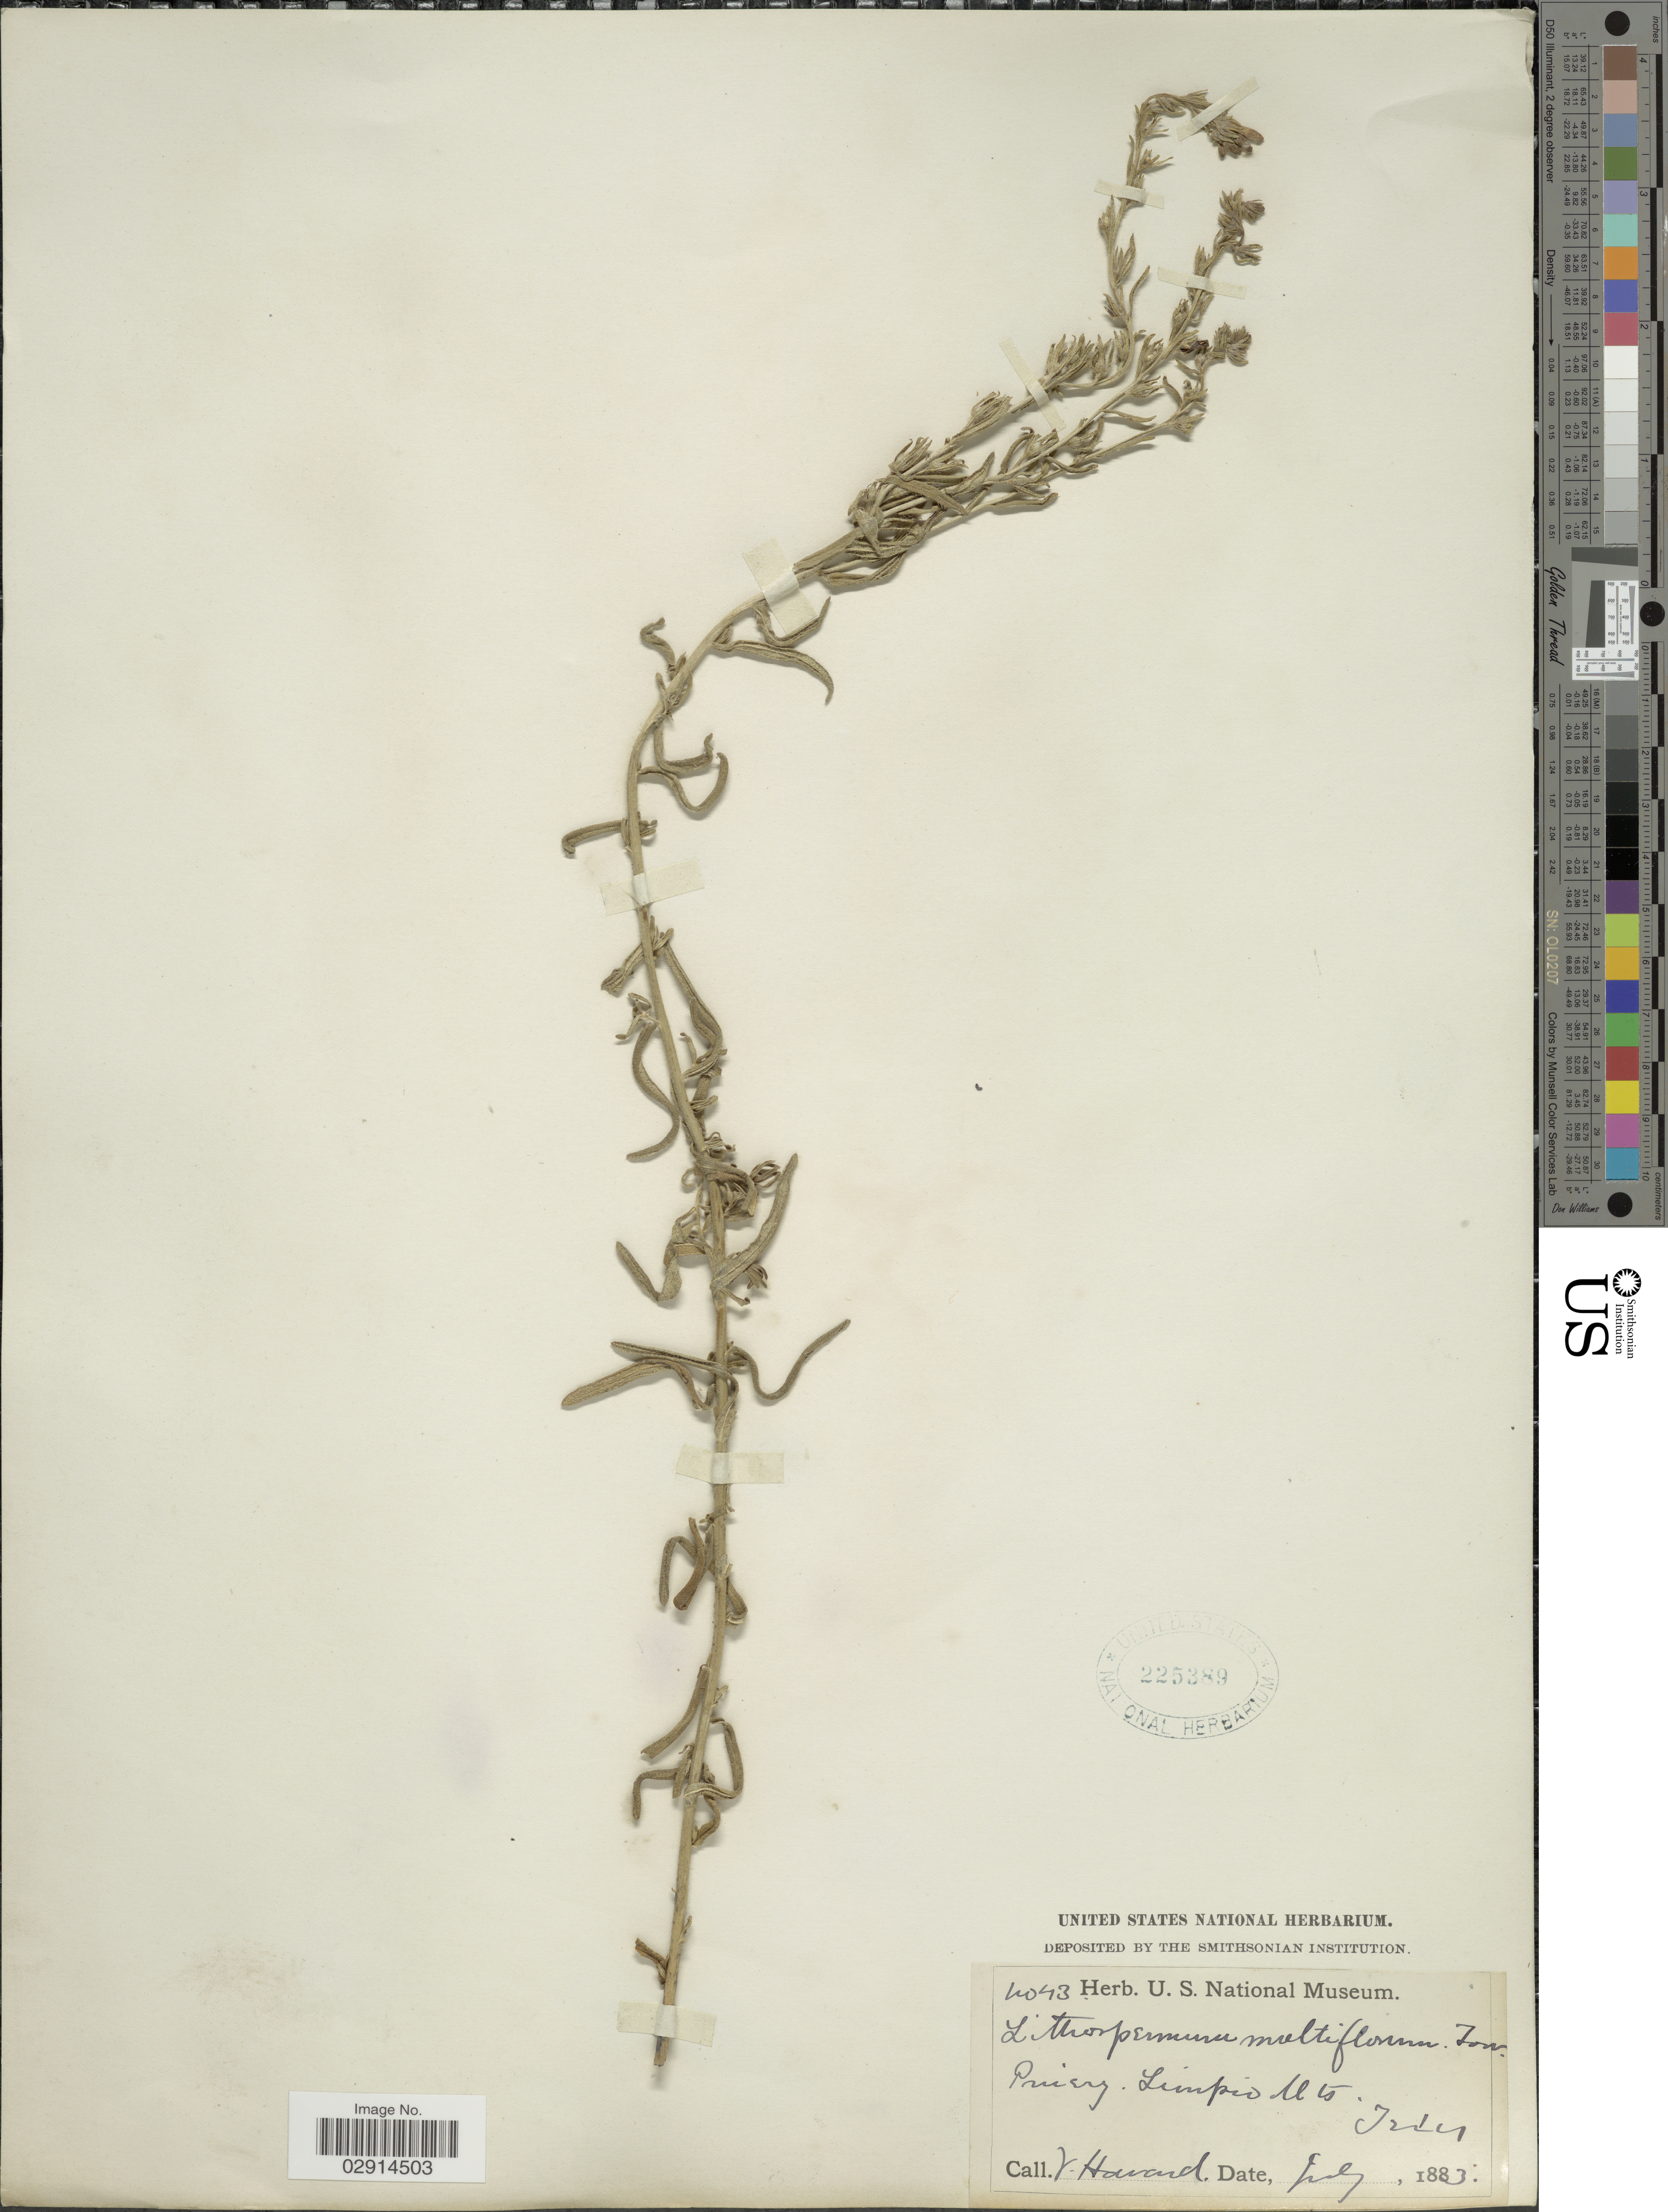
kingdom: Plantae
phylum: Tracheophyta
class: Magnoliopsida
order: Boraginales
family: Boraginaceae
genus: Lithospermum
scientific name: Lithospermum multiflorum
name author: Torr. ex A. Gray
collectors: V. Havard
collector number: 43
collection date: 1883-07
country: United States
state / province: Texas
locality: Limpio Mts.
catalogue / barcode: US 225389